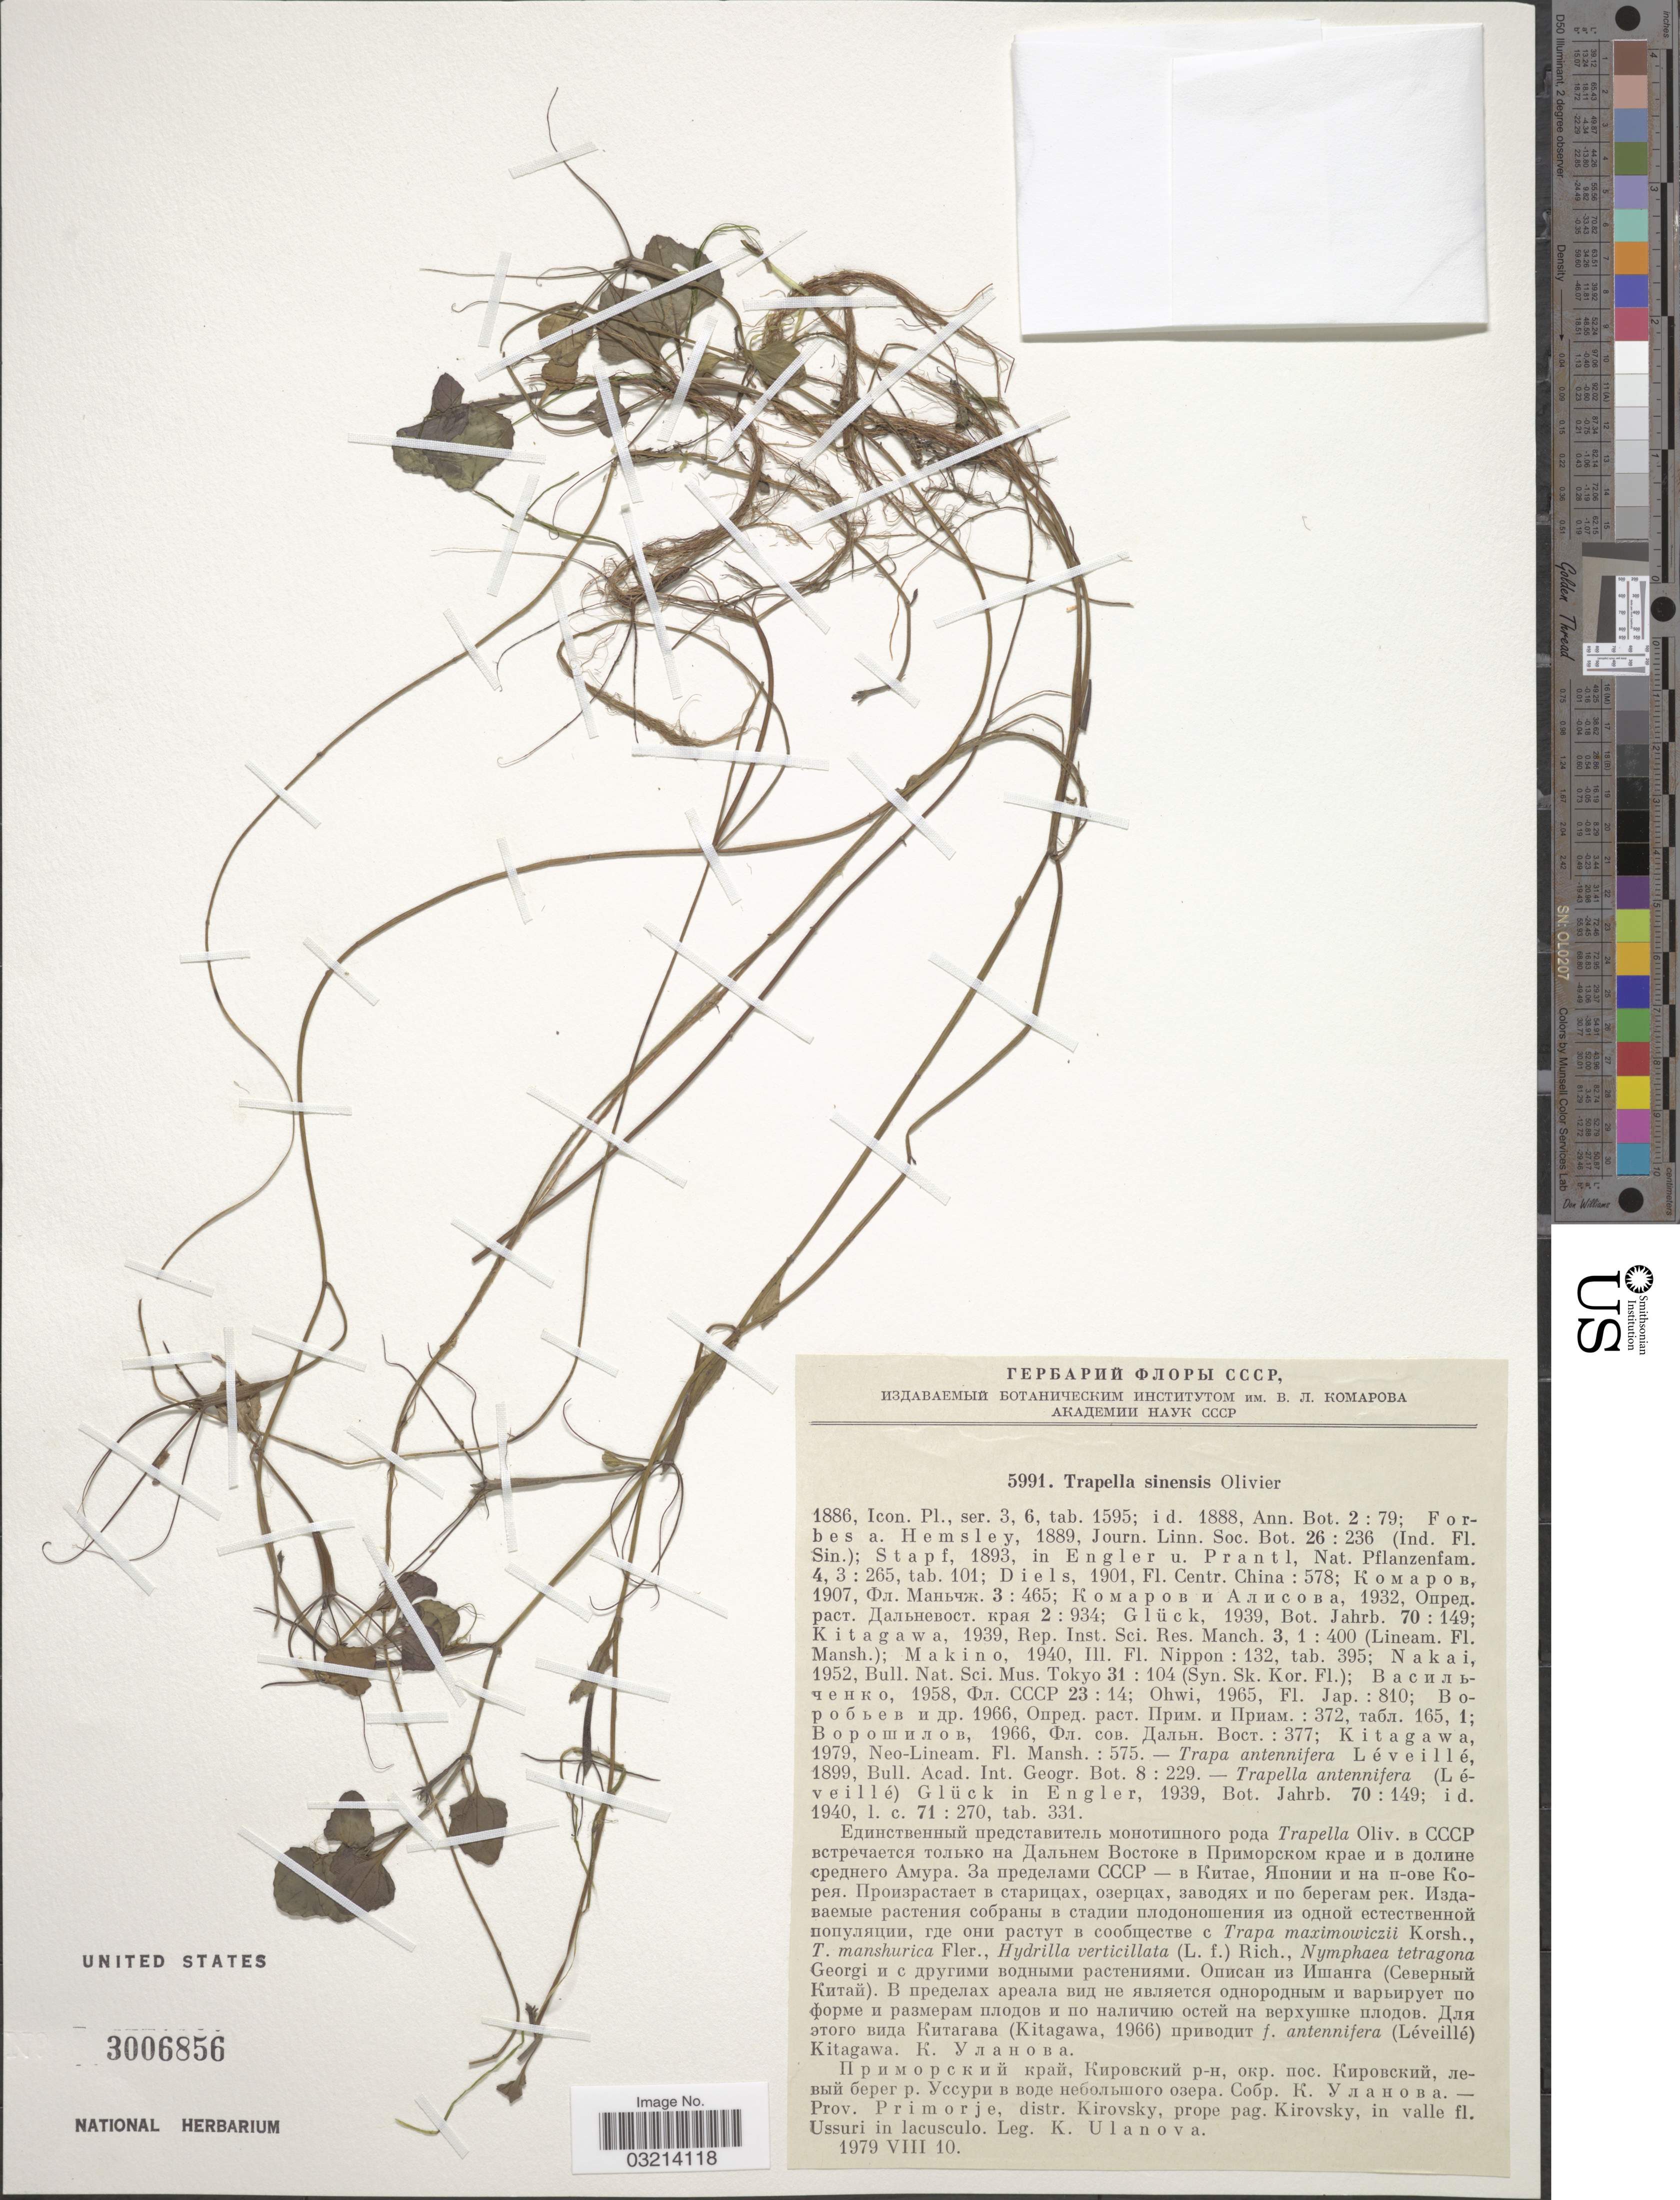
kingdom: Plantae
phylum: Tracheophyta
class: Magnoliopsida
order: Lamiales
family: Plantaginaceae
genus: Trapella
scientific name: Trapella sinensis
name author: Oliv.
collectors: K. Ulanova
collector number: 5991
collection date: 1979-08-10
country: Croatia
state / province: Primorje-Gorski Kotar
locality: Prov. P r i m o r j e, distr. Kirovsky, prope pag. Kirovsky, in valle fl. Ussuri in lacusculo.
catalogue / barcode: US 3006856